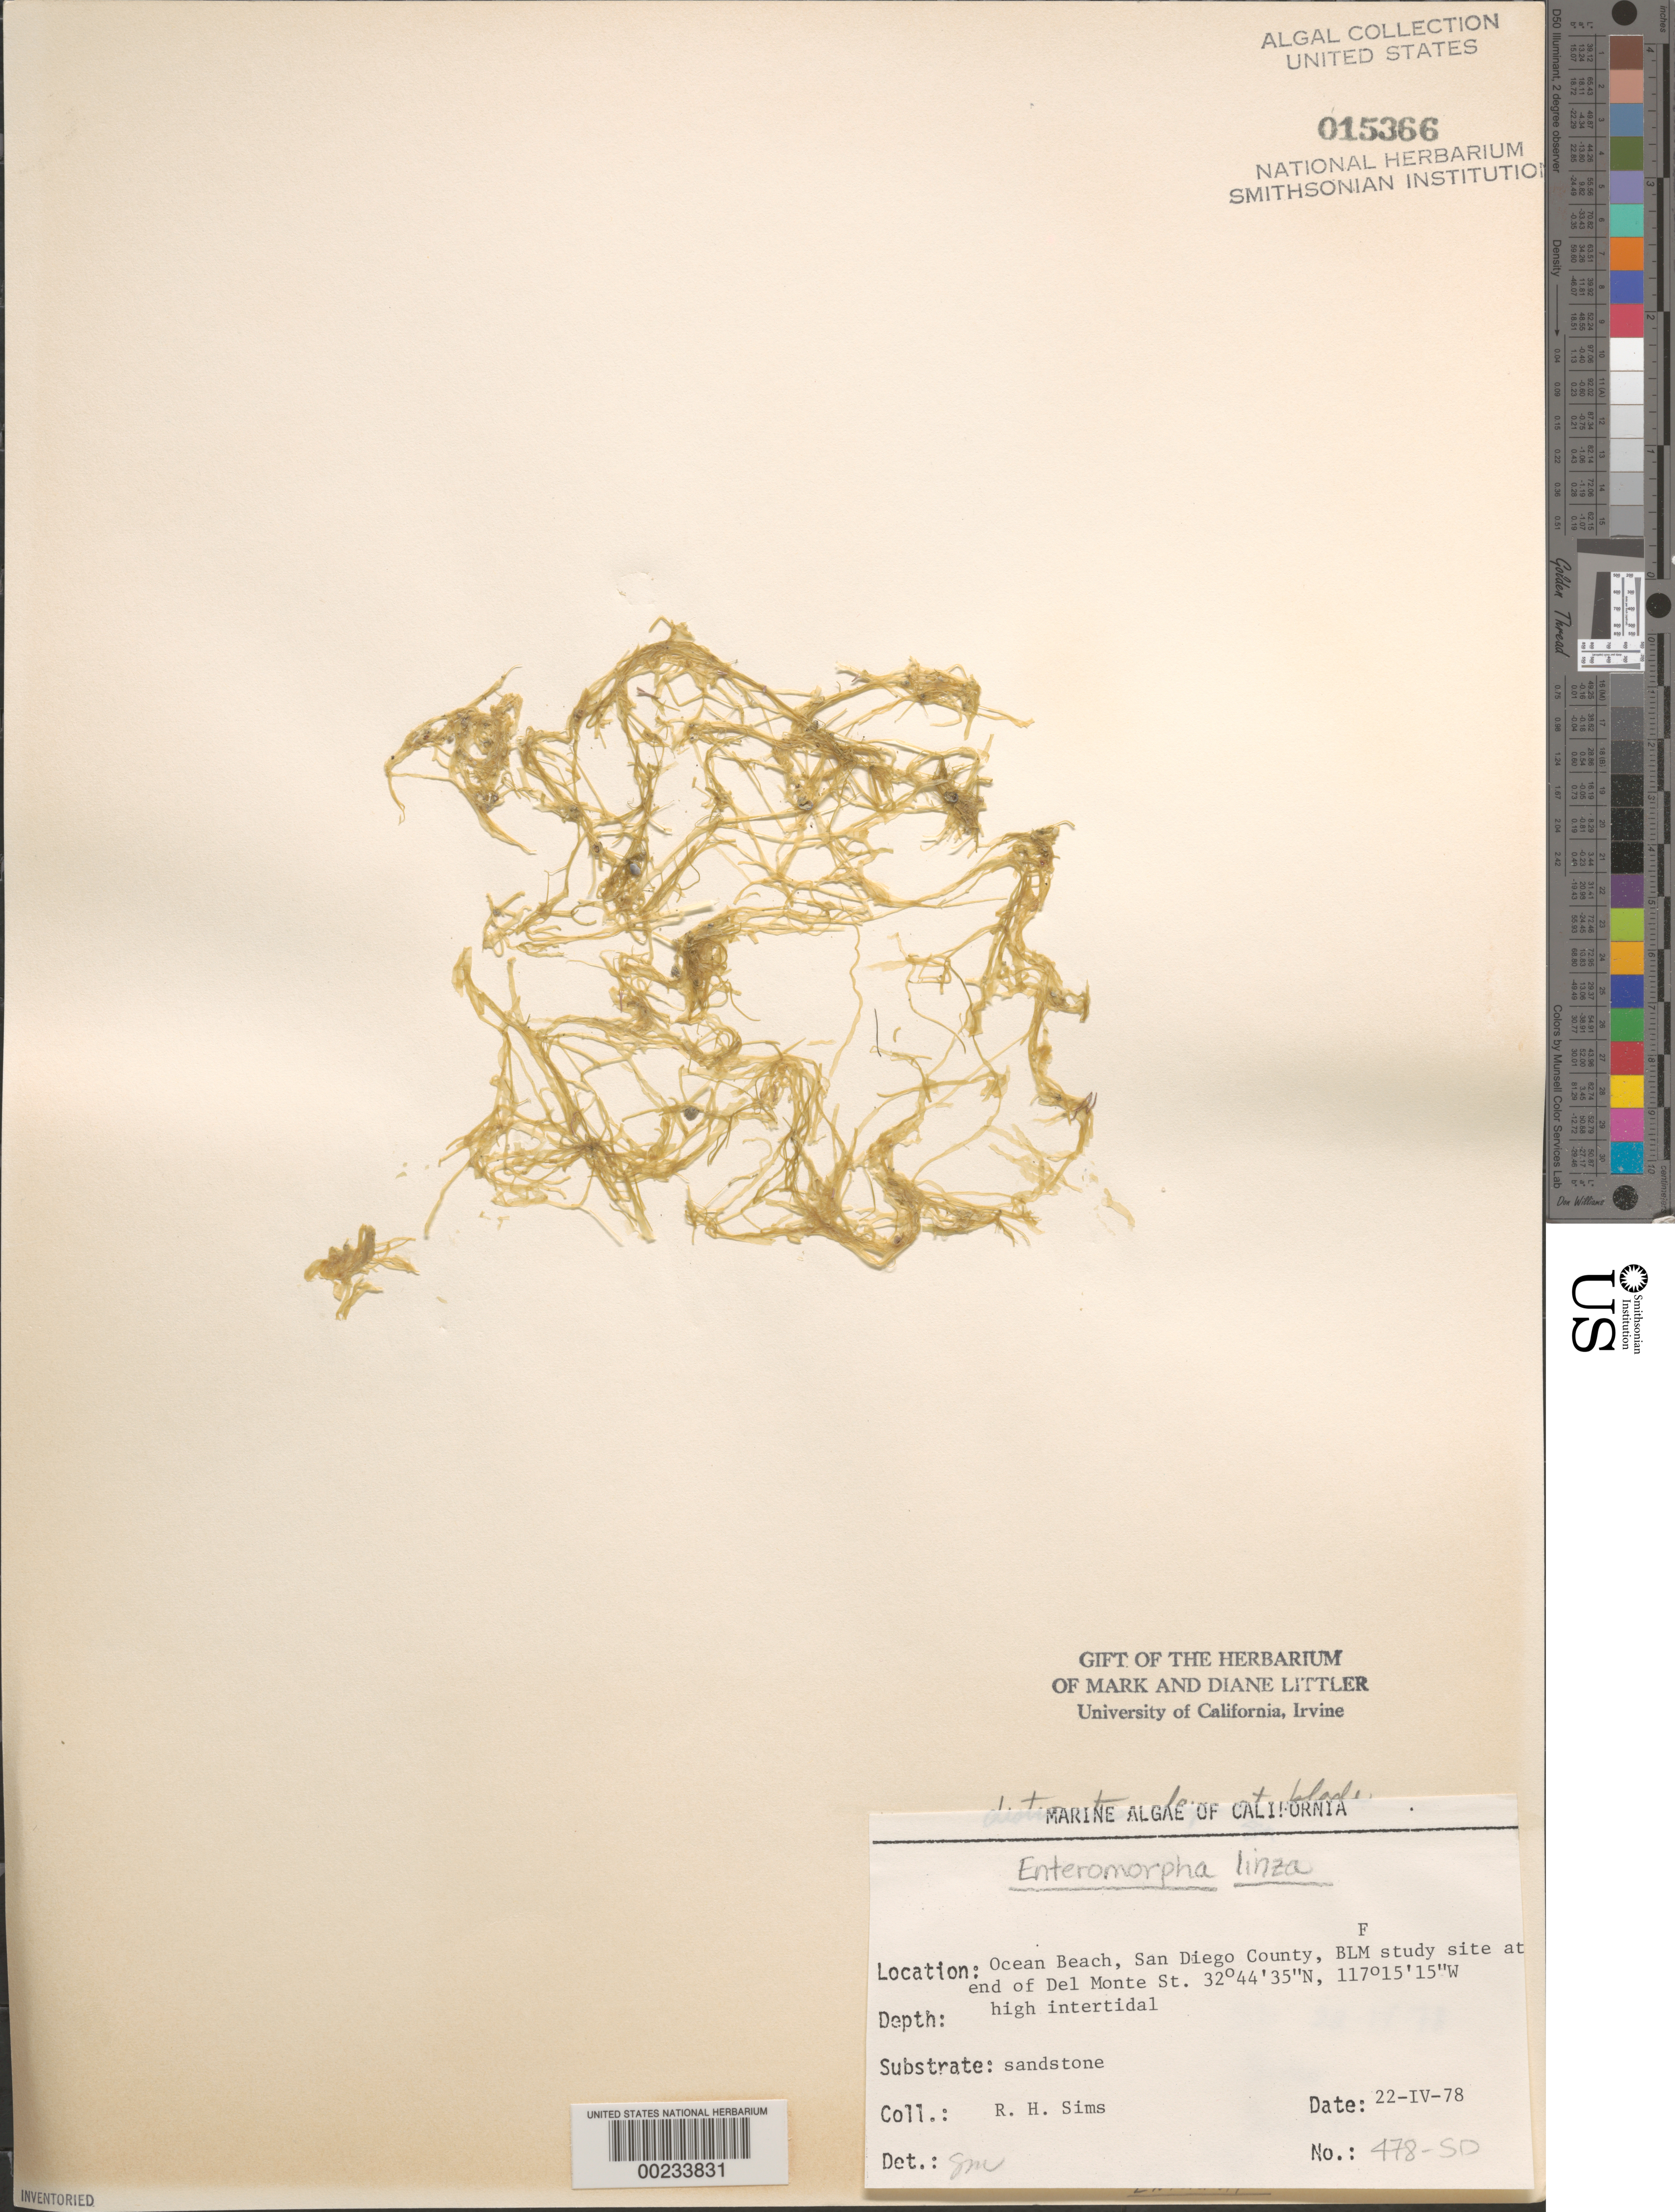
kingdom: Plantae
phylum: Chlorophyta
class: Ulvophyceae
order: Ulvales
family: Ulvaceae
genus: Ulva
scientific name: Ulva linza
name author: L.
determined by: Algae name updating Project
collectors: R. H. Sims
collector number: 478-sd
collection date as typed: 22 Apr 1978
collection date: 1978-04-22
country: United States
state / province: California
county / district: San Diego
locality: Ocean Beach, end of Del Monte Street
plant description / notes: BLM-SOCALBIGHT Rocky Intertidal Survey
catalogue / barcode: US 15366